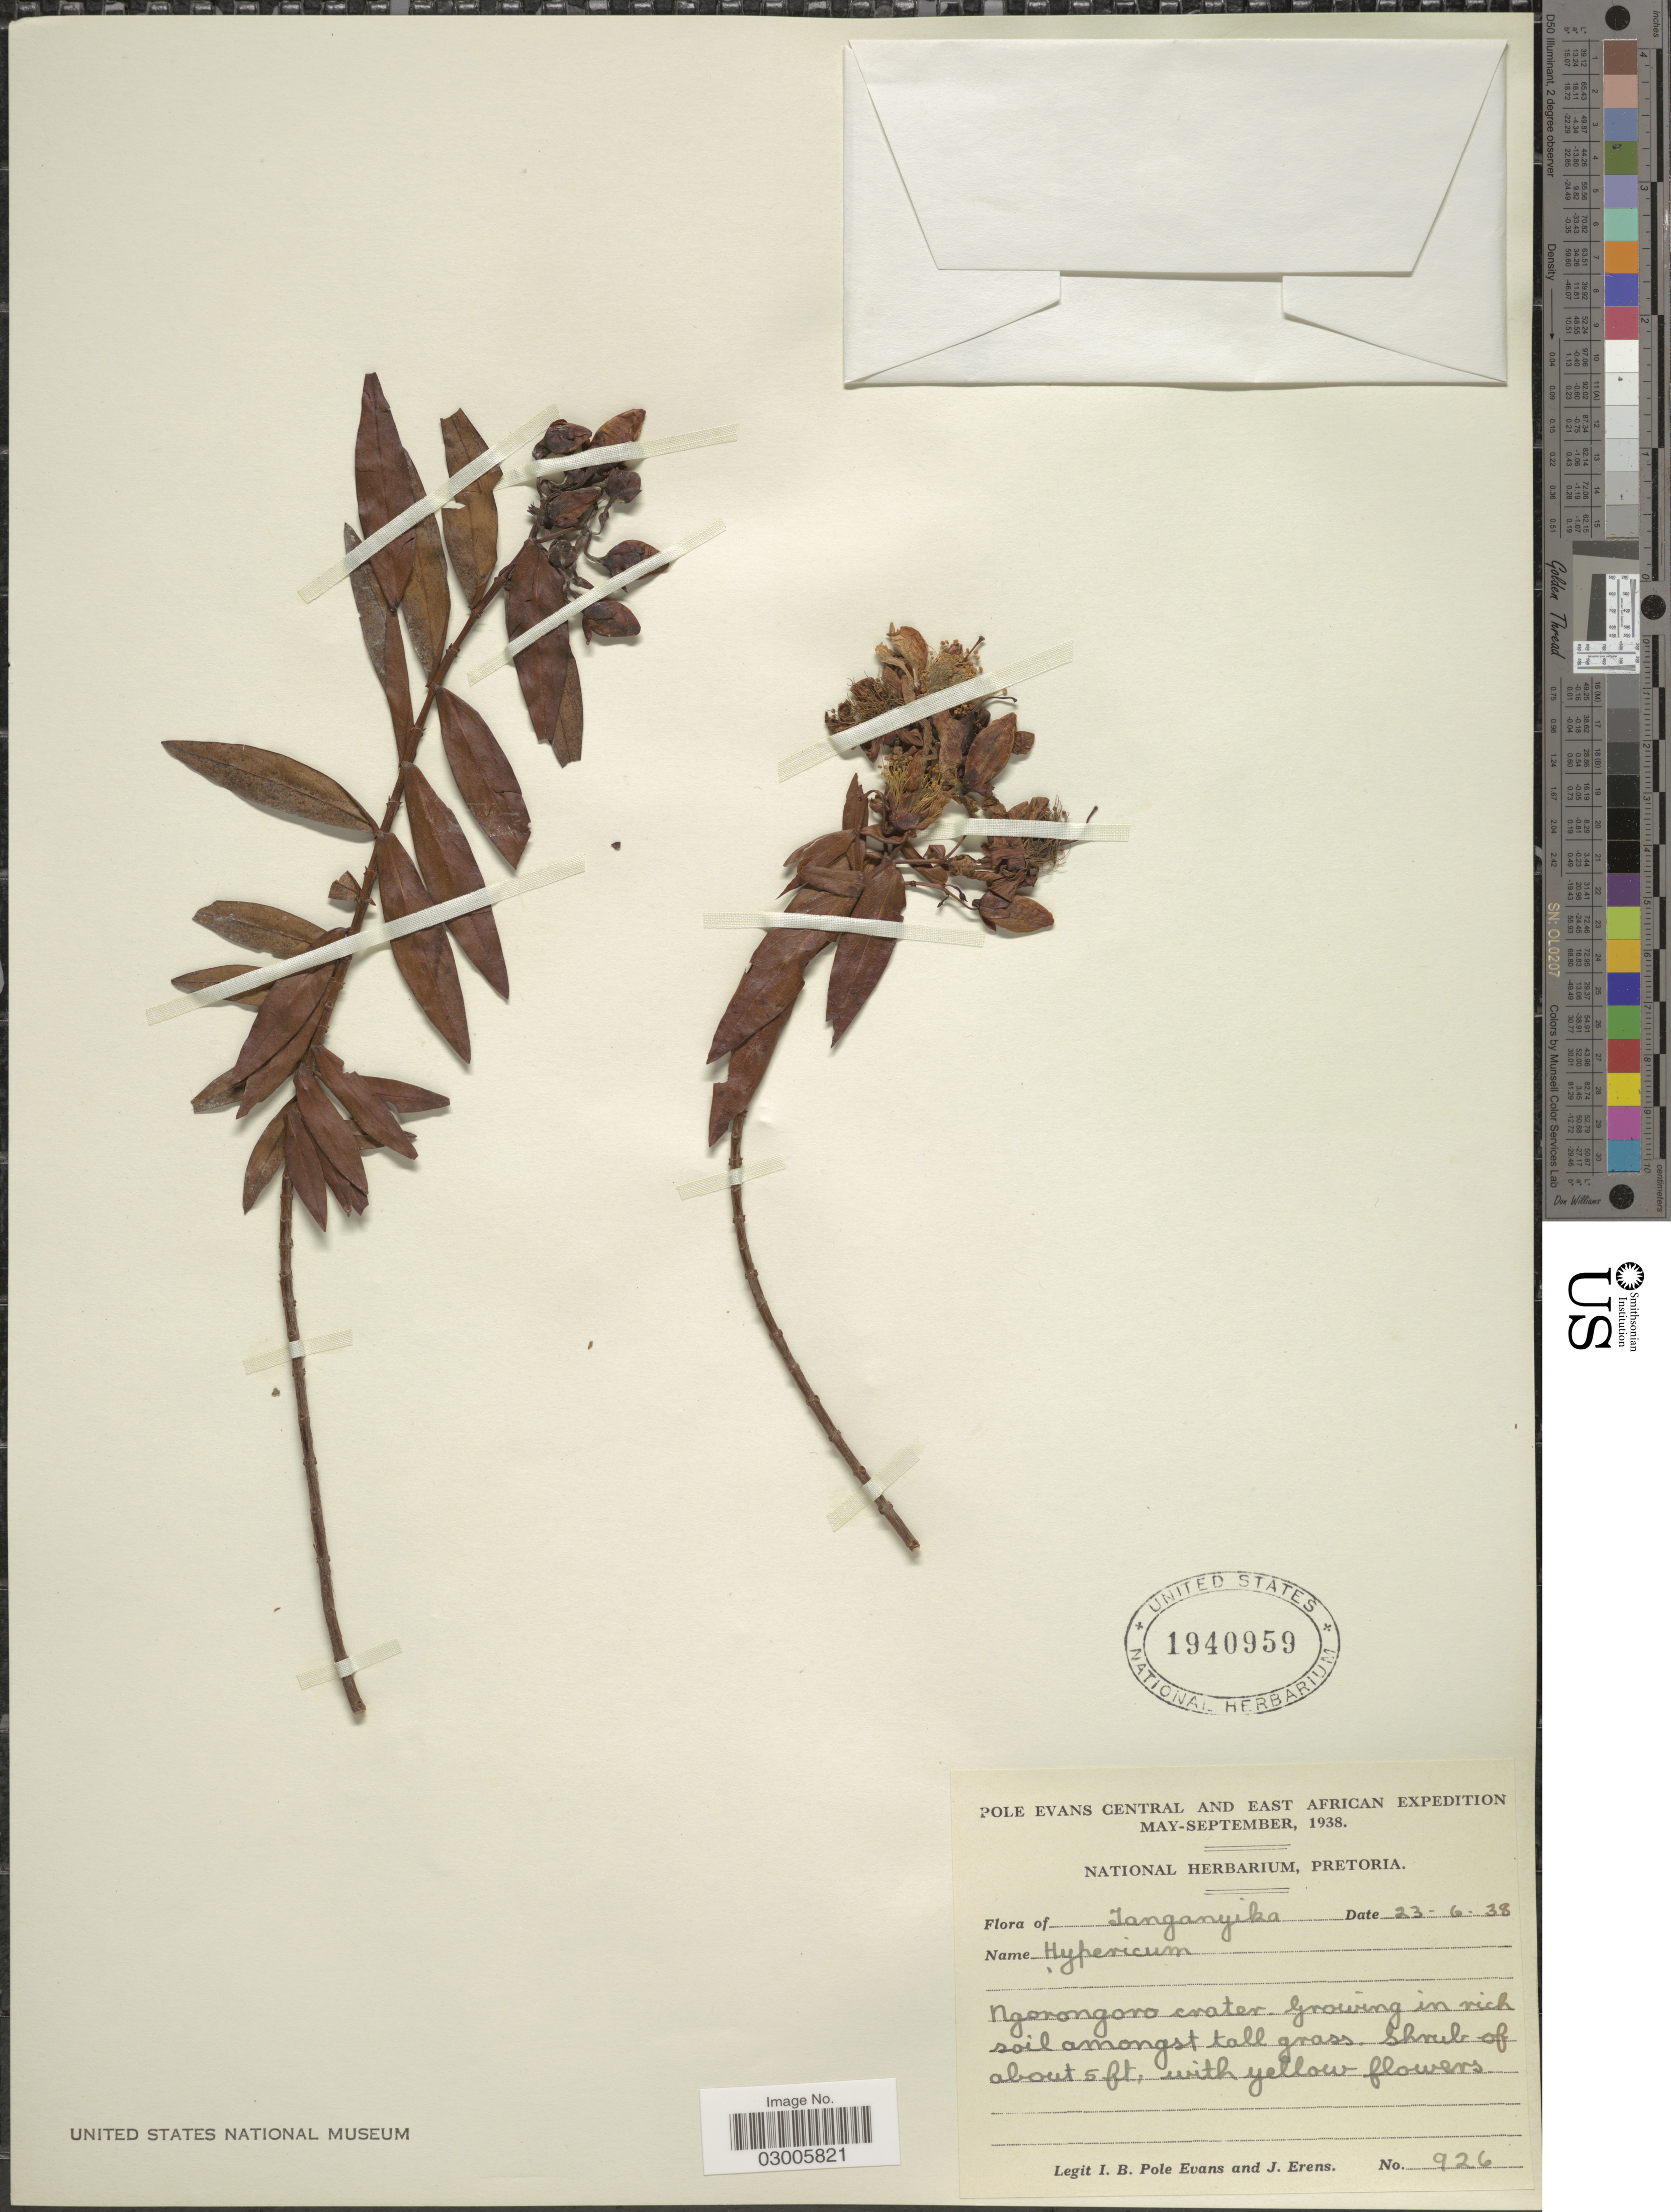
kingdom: Plantae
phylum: Tracheophyta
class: Magnoliopsida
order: Malpighiales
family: Hypericaceae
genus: Hypericum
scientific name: Hypericum sp.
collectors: I. B. Pole-Evans & J. Erens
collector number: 926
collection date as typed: Transcribed d/m/y: 23/6/38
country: Tanzania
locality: Tanganyika, Central and East African. Ngorongoro crater.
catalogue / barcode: US 1940959